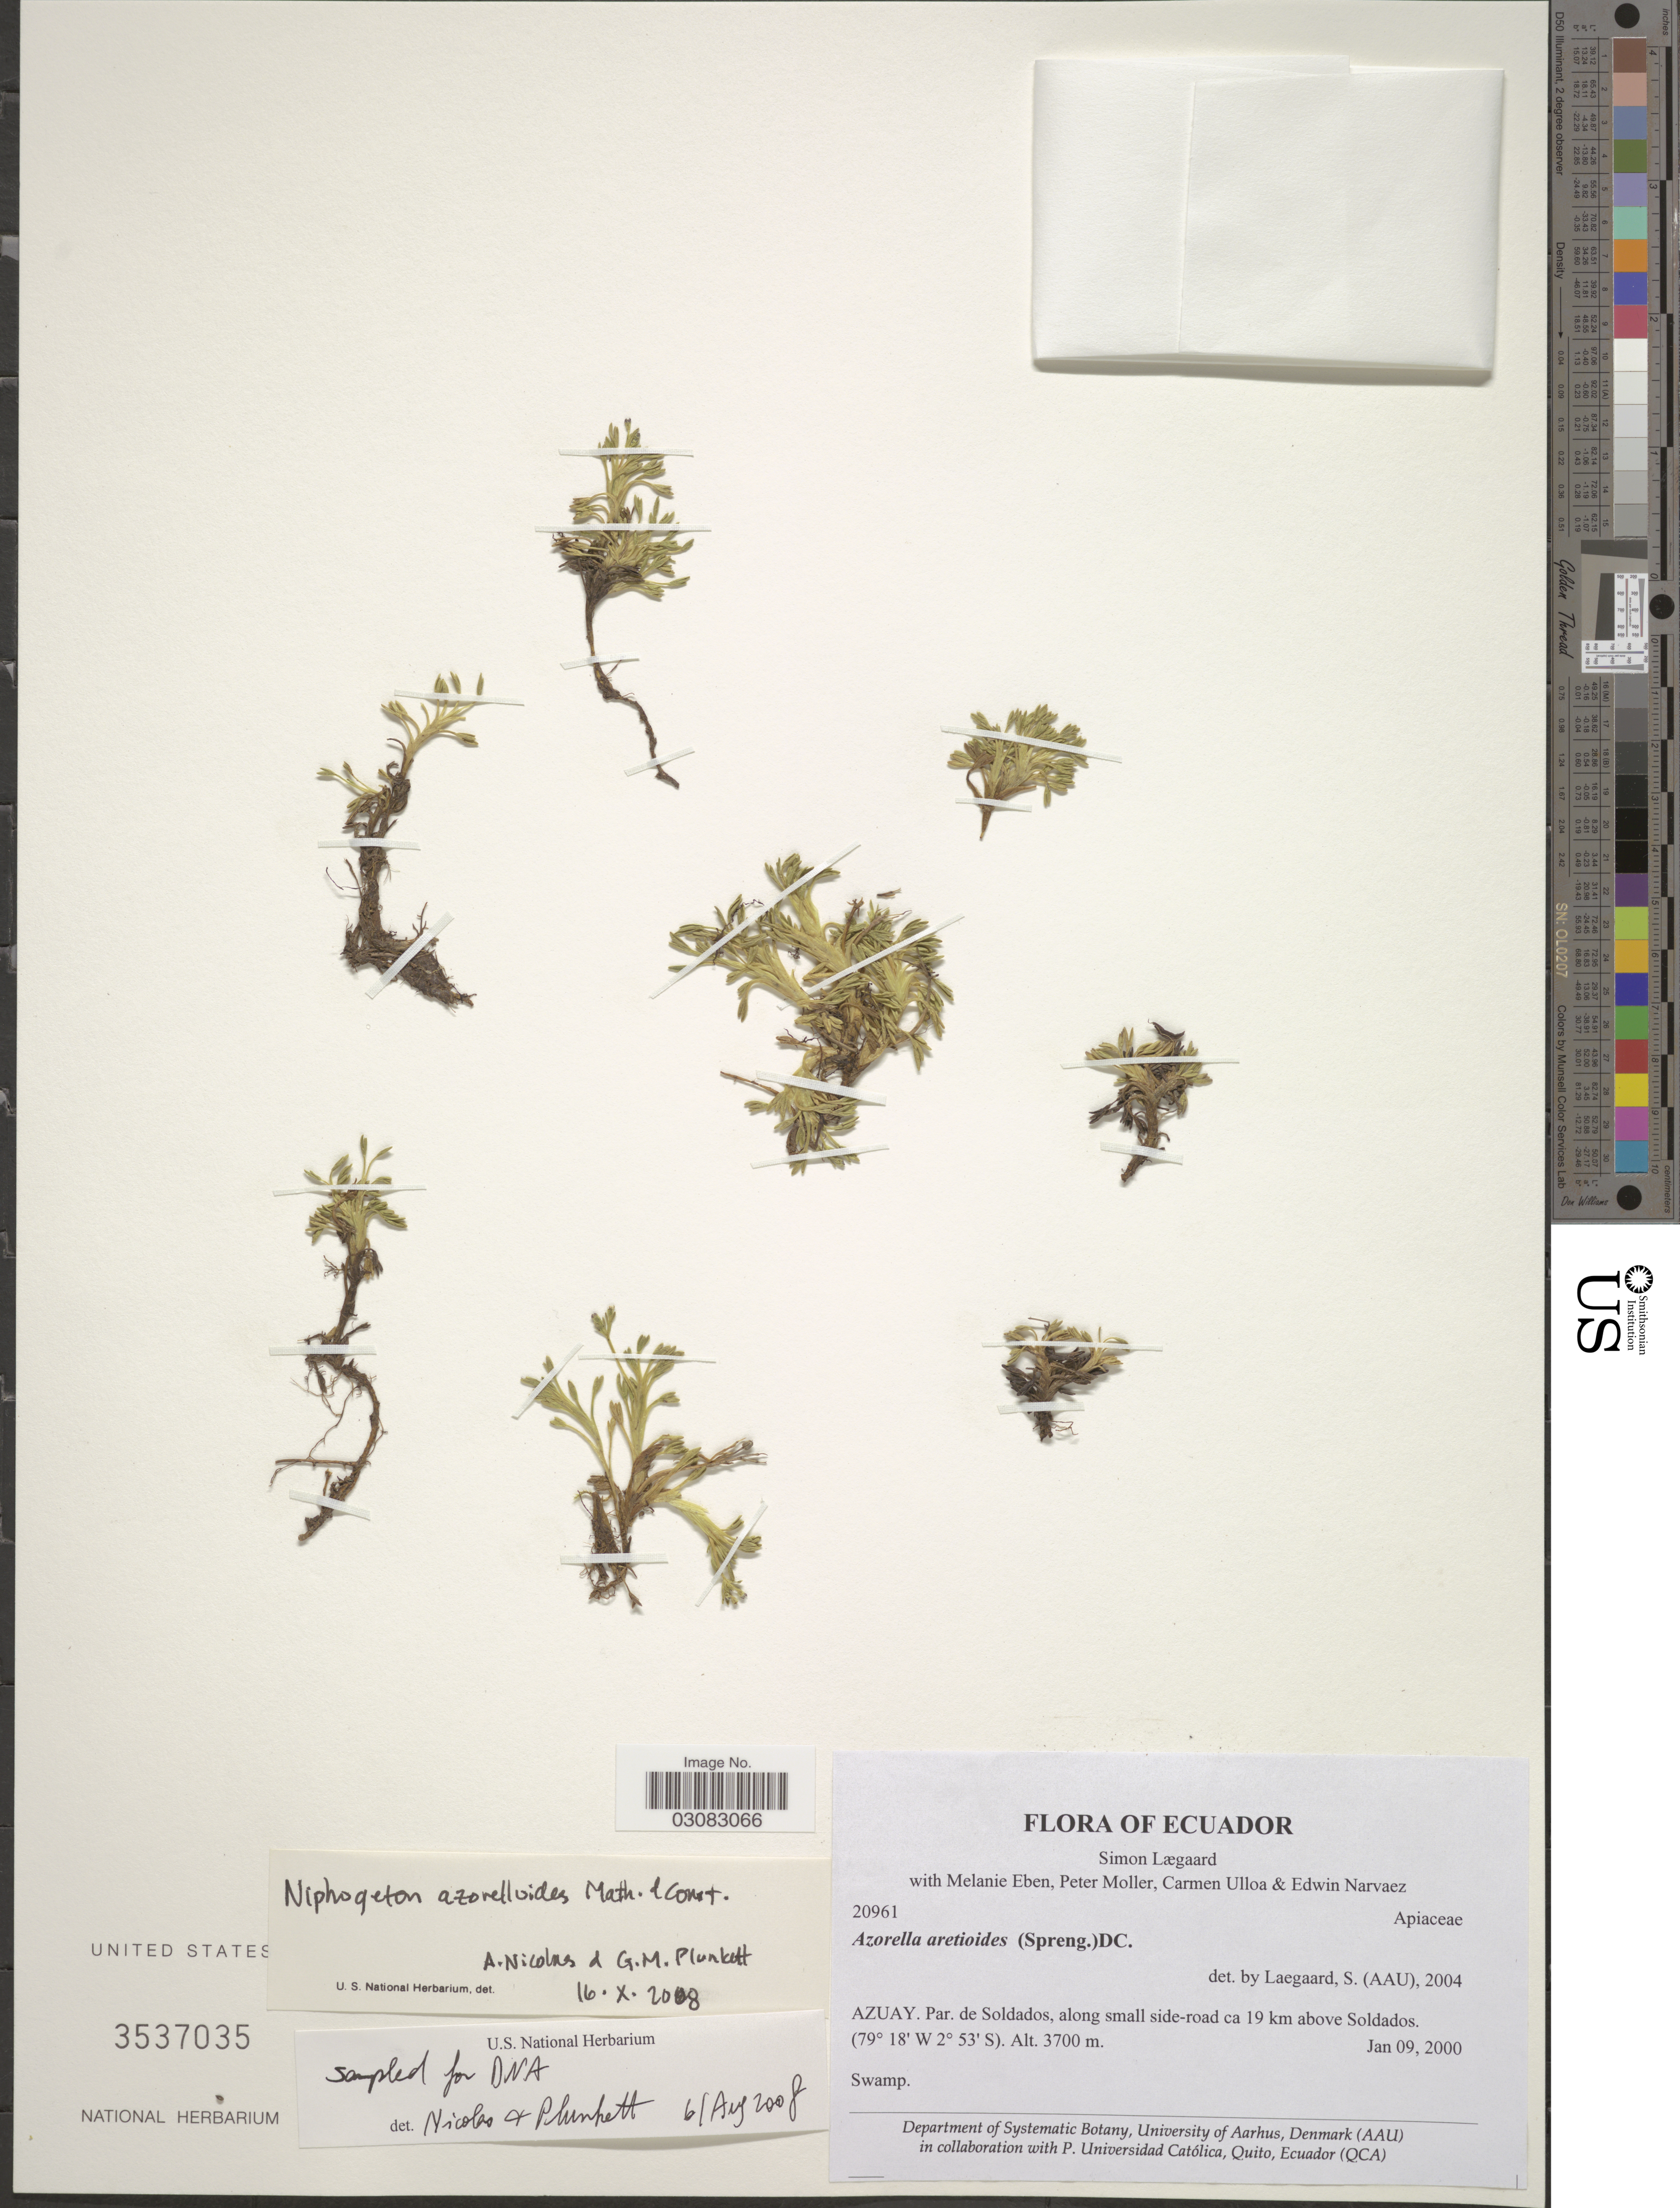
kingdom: Plantae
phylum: Tracheophyta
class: Magnoliopsida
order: Apiales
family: Apiaceae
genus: Niphogeton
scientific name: Niphogeton azorelloides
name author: Mathias & Constance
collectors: S. Lægaard, M. Eben, P. Moller, C. Ulloa & E. Narváez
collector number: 20961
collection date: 2000-01-09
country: Ecuador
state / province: Azuay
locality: Par. de Soldados, along small side-road ca 19 km above Soldados.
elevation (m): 3700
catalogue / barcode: US 3537035